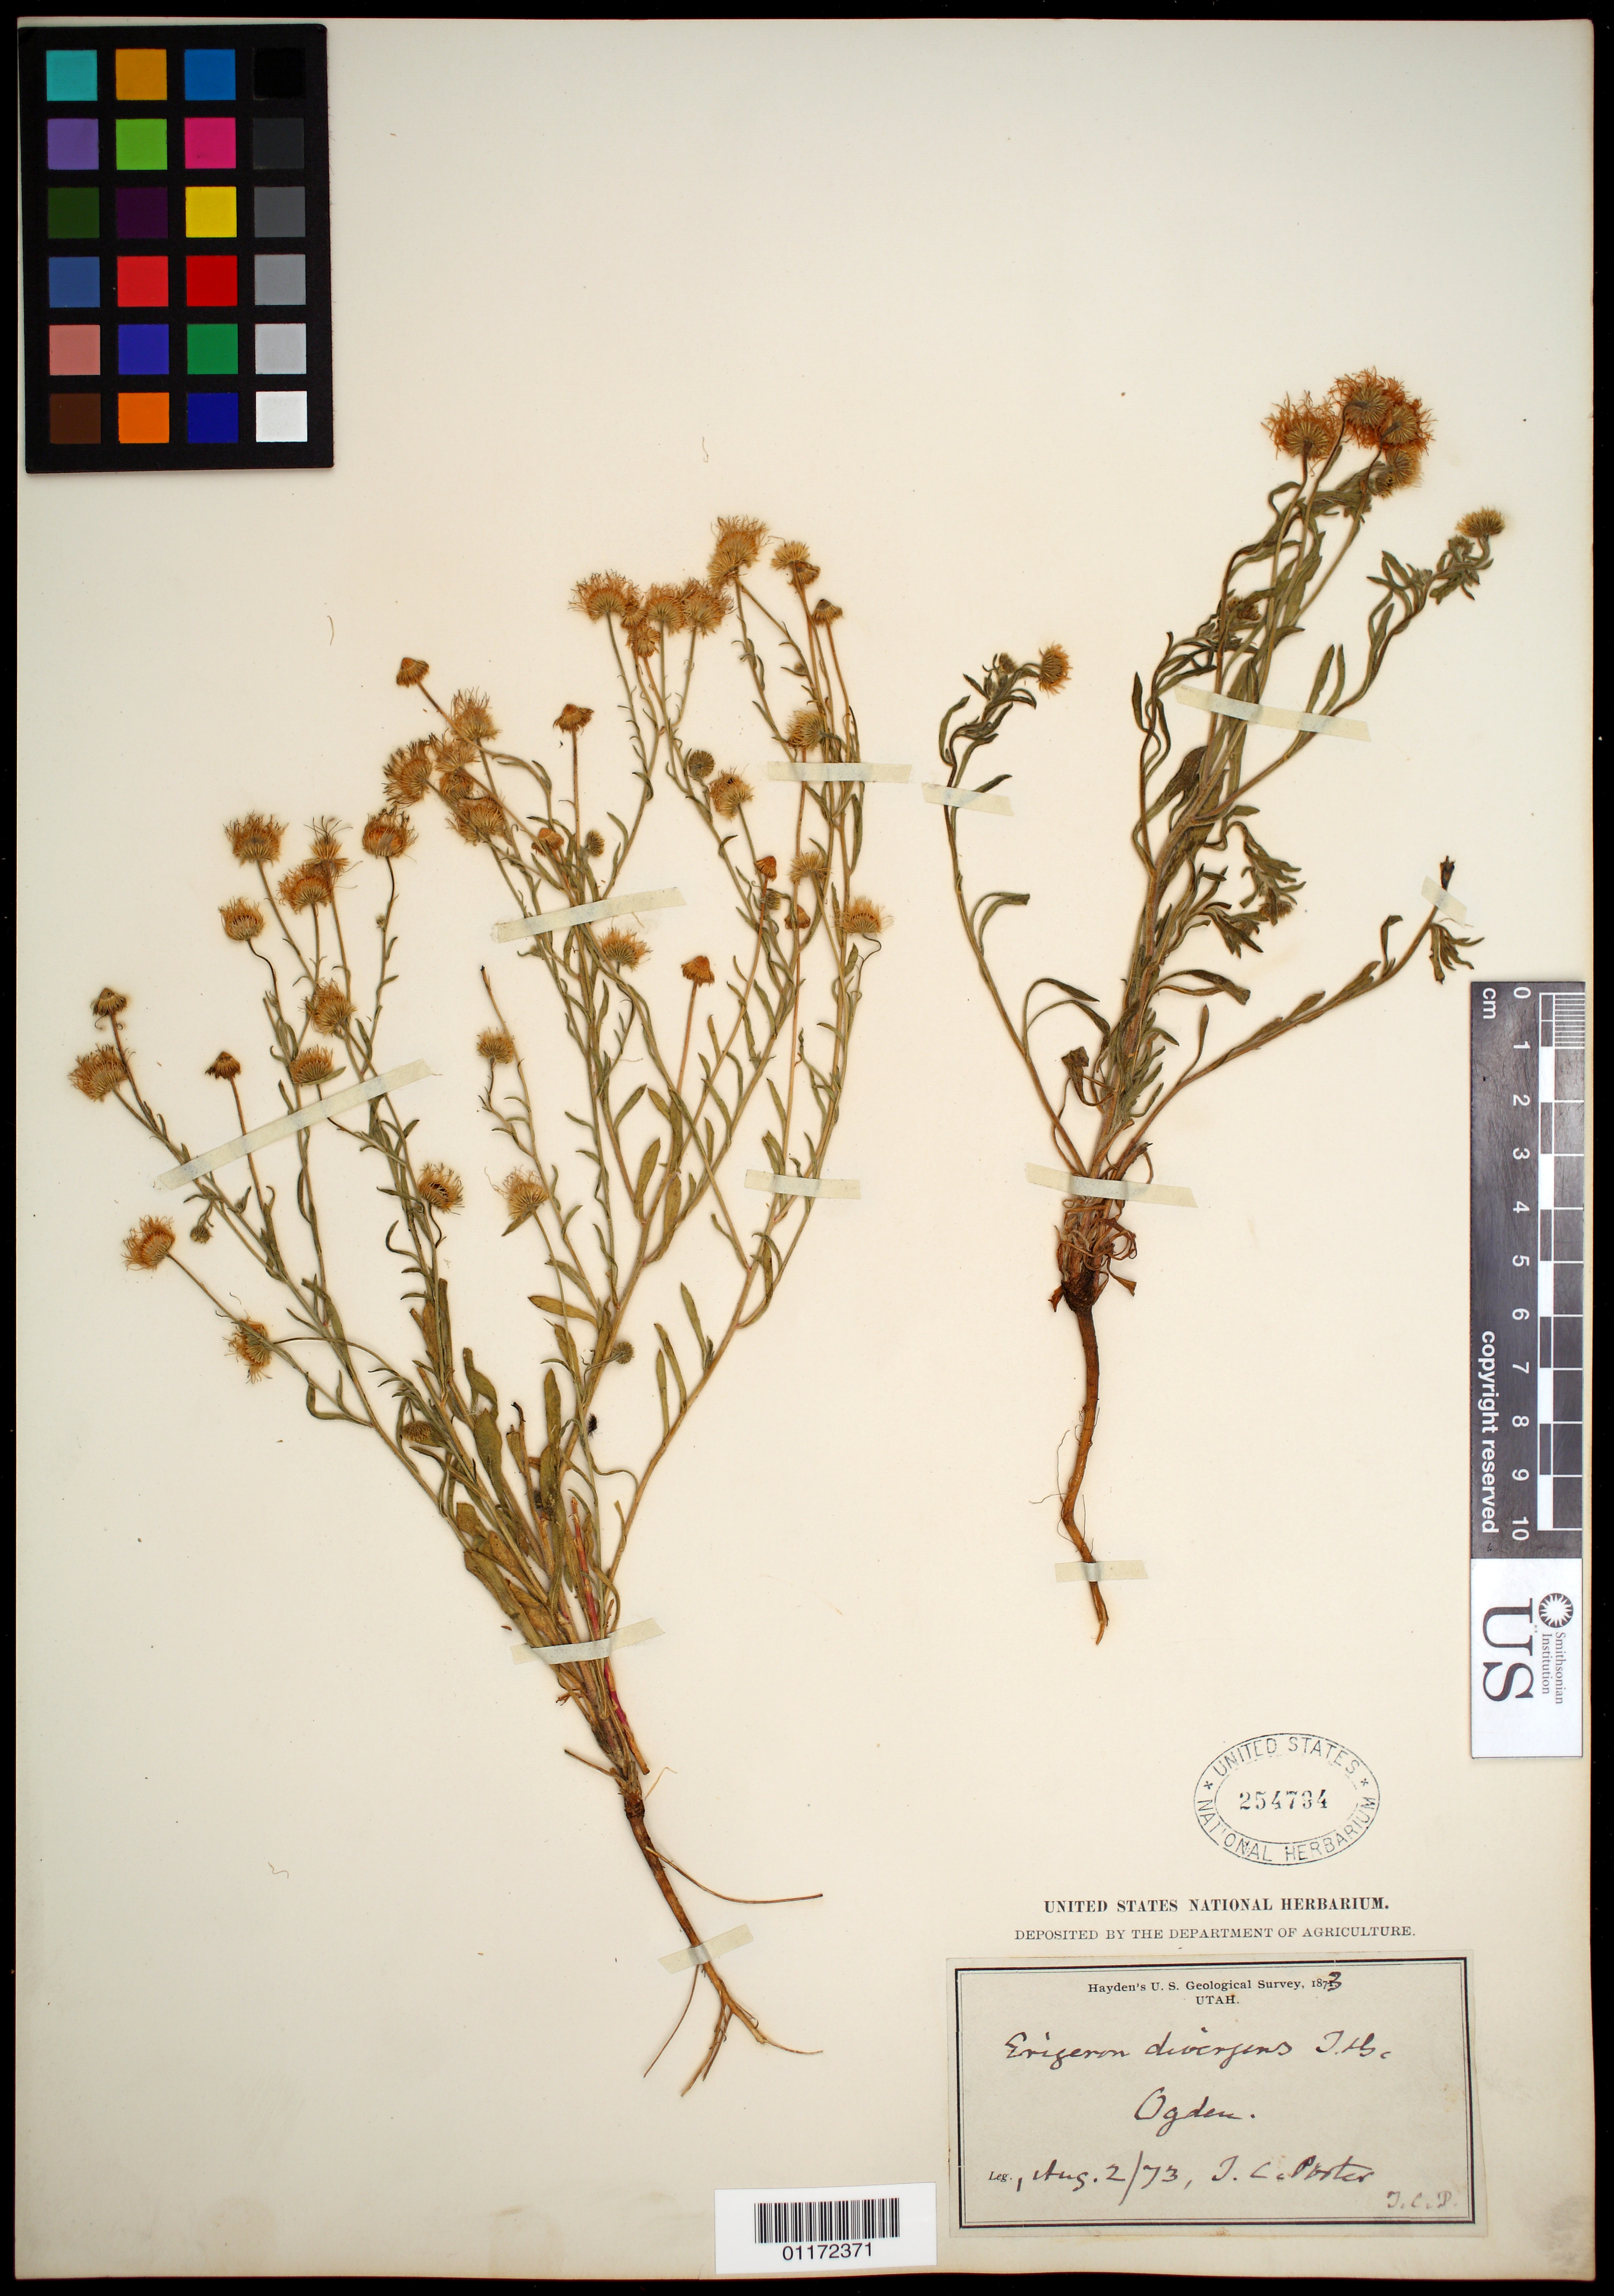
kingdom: Plantae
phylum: Tracheophyta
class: Magnoliopsida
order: Asterales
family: Asteraceae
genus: Erigeron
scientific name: Erigeron divergens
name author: Torr. & A. Gray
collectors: T. C. Porter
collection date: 1873-08-02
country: United States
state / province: Utah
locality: Ogden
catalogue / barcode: US 254794